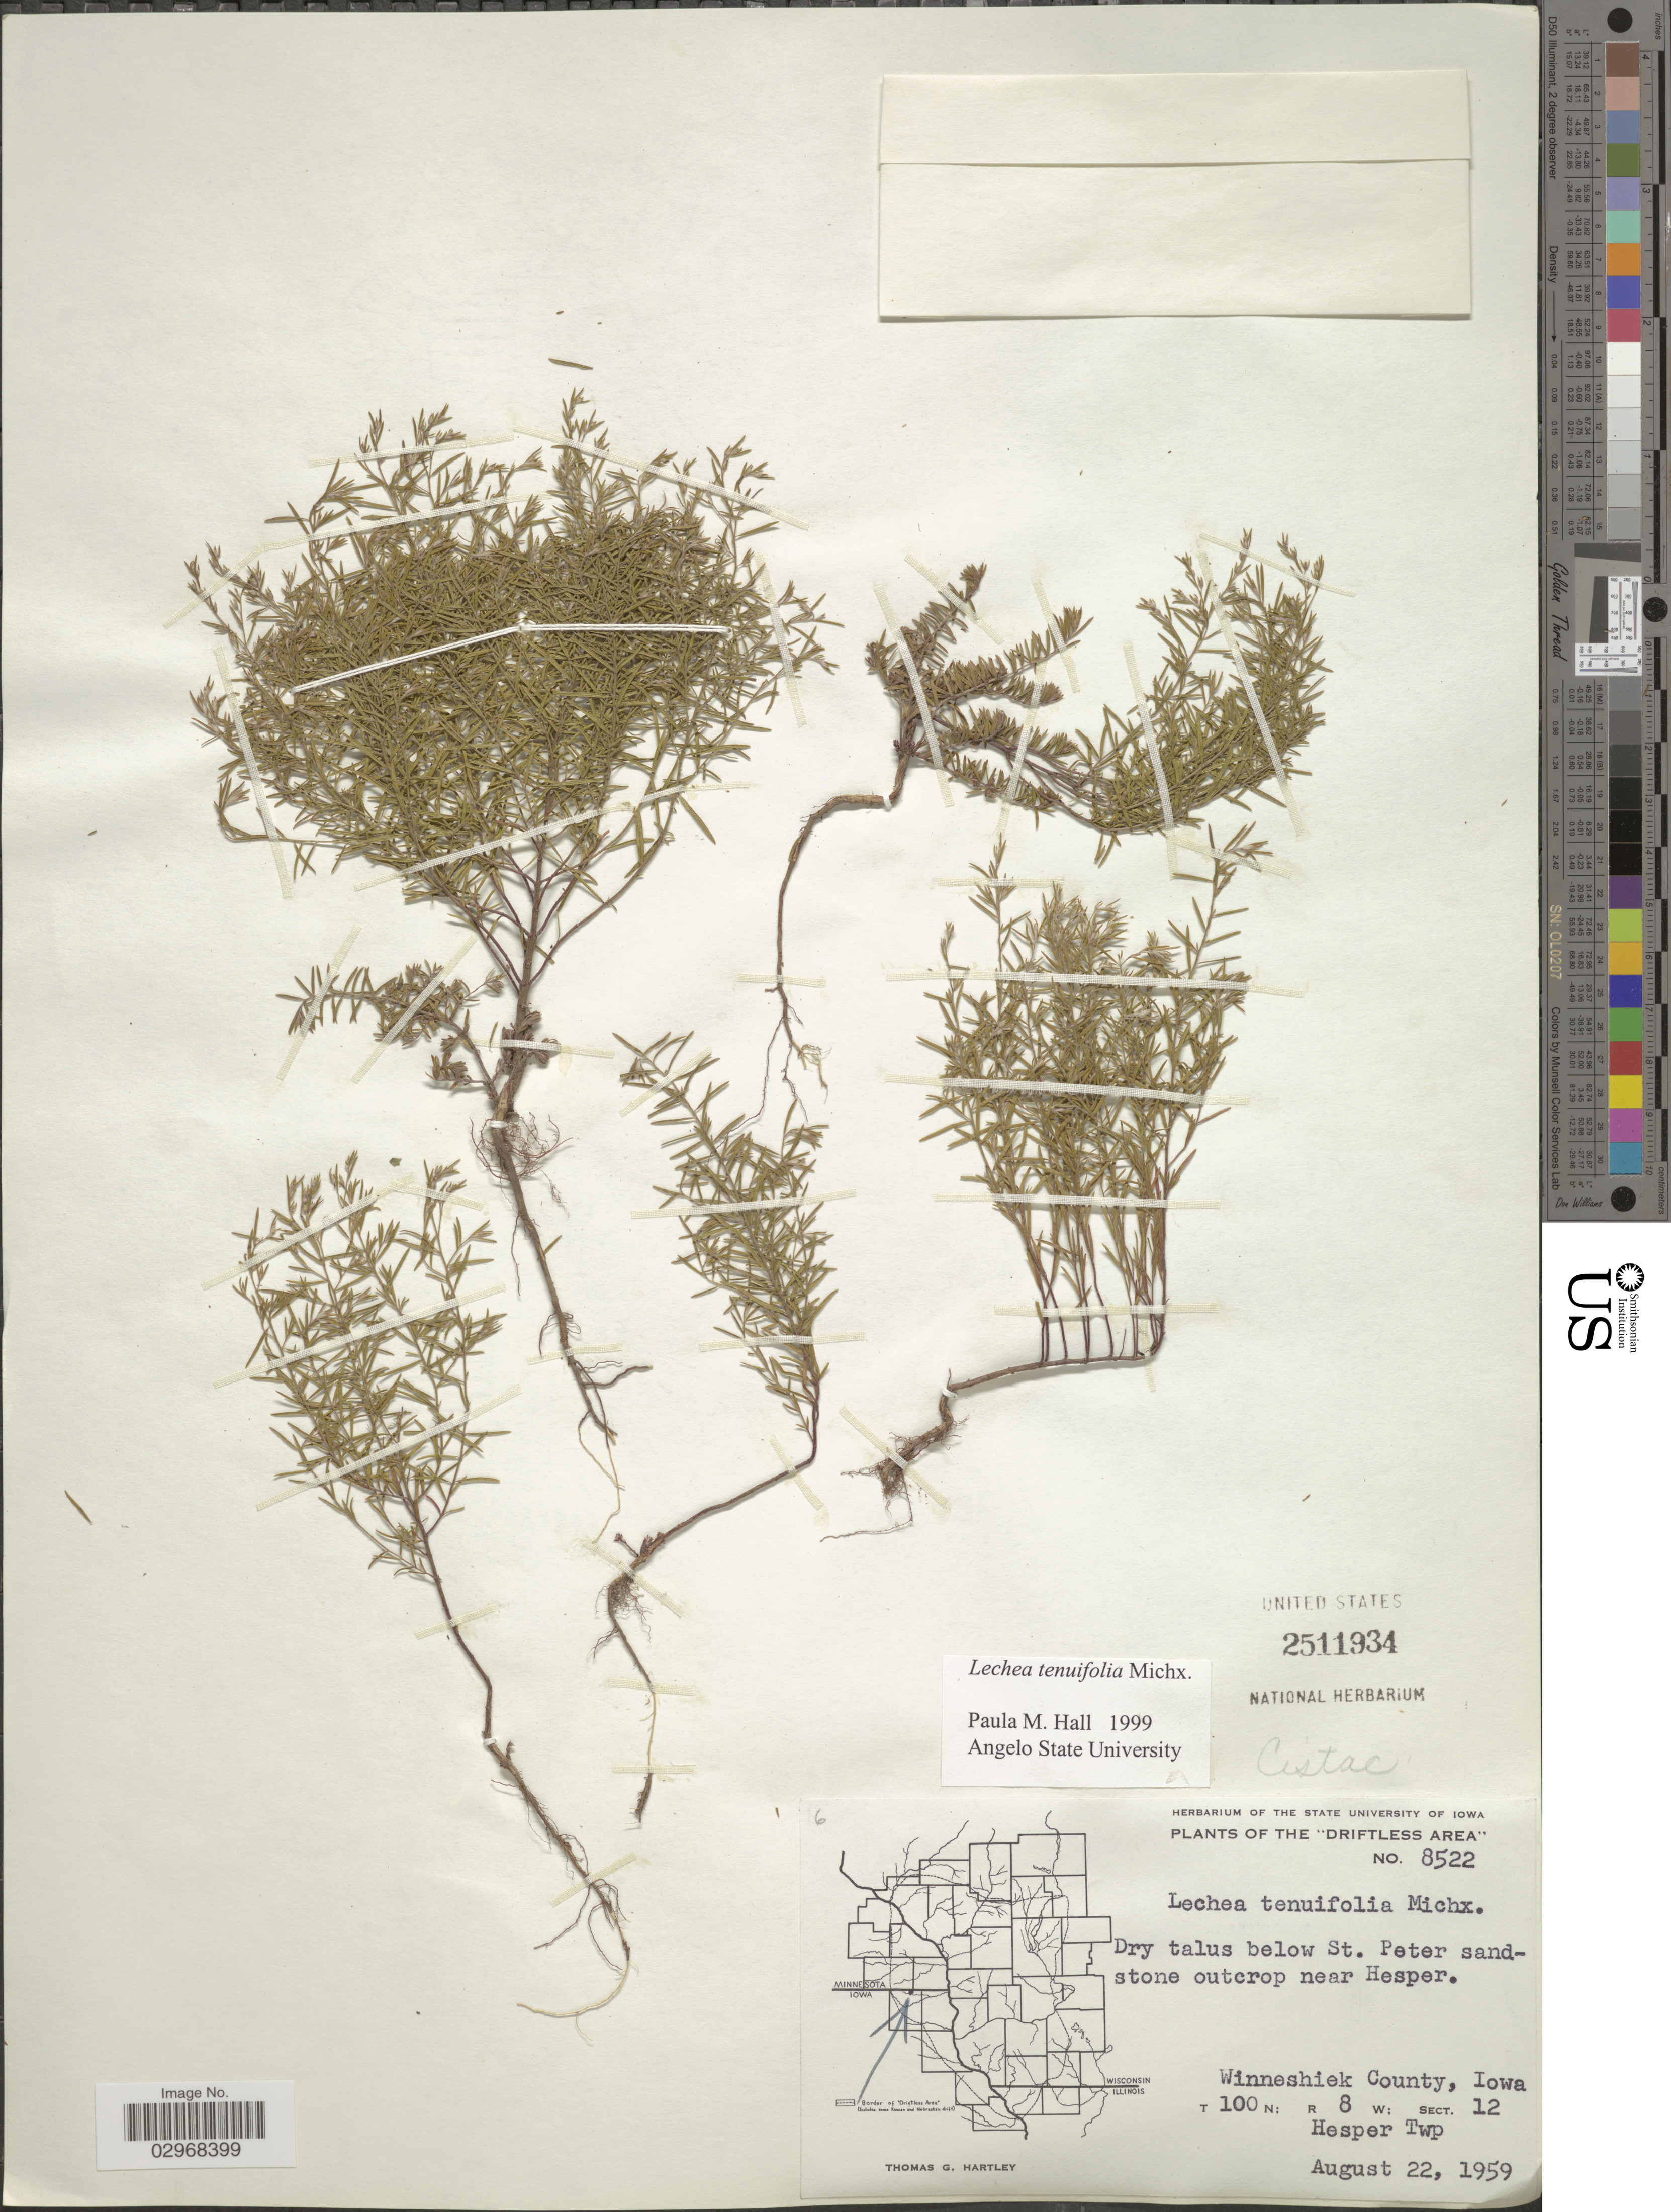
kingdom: Plantae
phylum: Tracheophyta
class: Magnoliopsida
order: Malvales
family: Cistaceae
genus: Lechea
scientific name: Lechea tenuifolia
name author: Michx.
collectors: T. G. Hartley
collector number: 8522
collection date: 1959-08-22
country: United States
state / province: Iowa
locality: The "Driftless Area", Dry talus below St. Peter sandstone outcrop near Hesper, Winneshiek County. T100N; R8W; Sect. 12, Hesper Twp.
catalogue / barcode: US 2511934